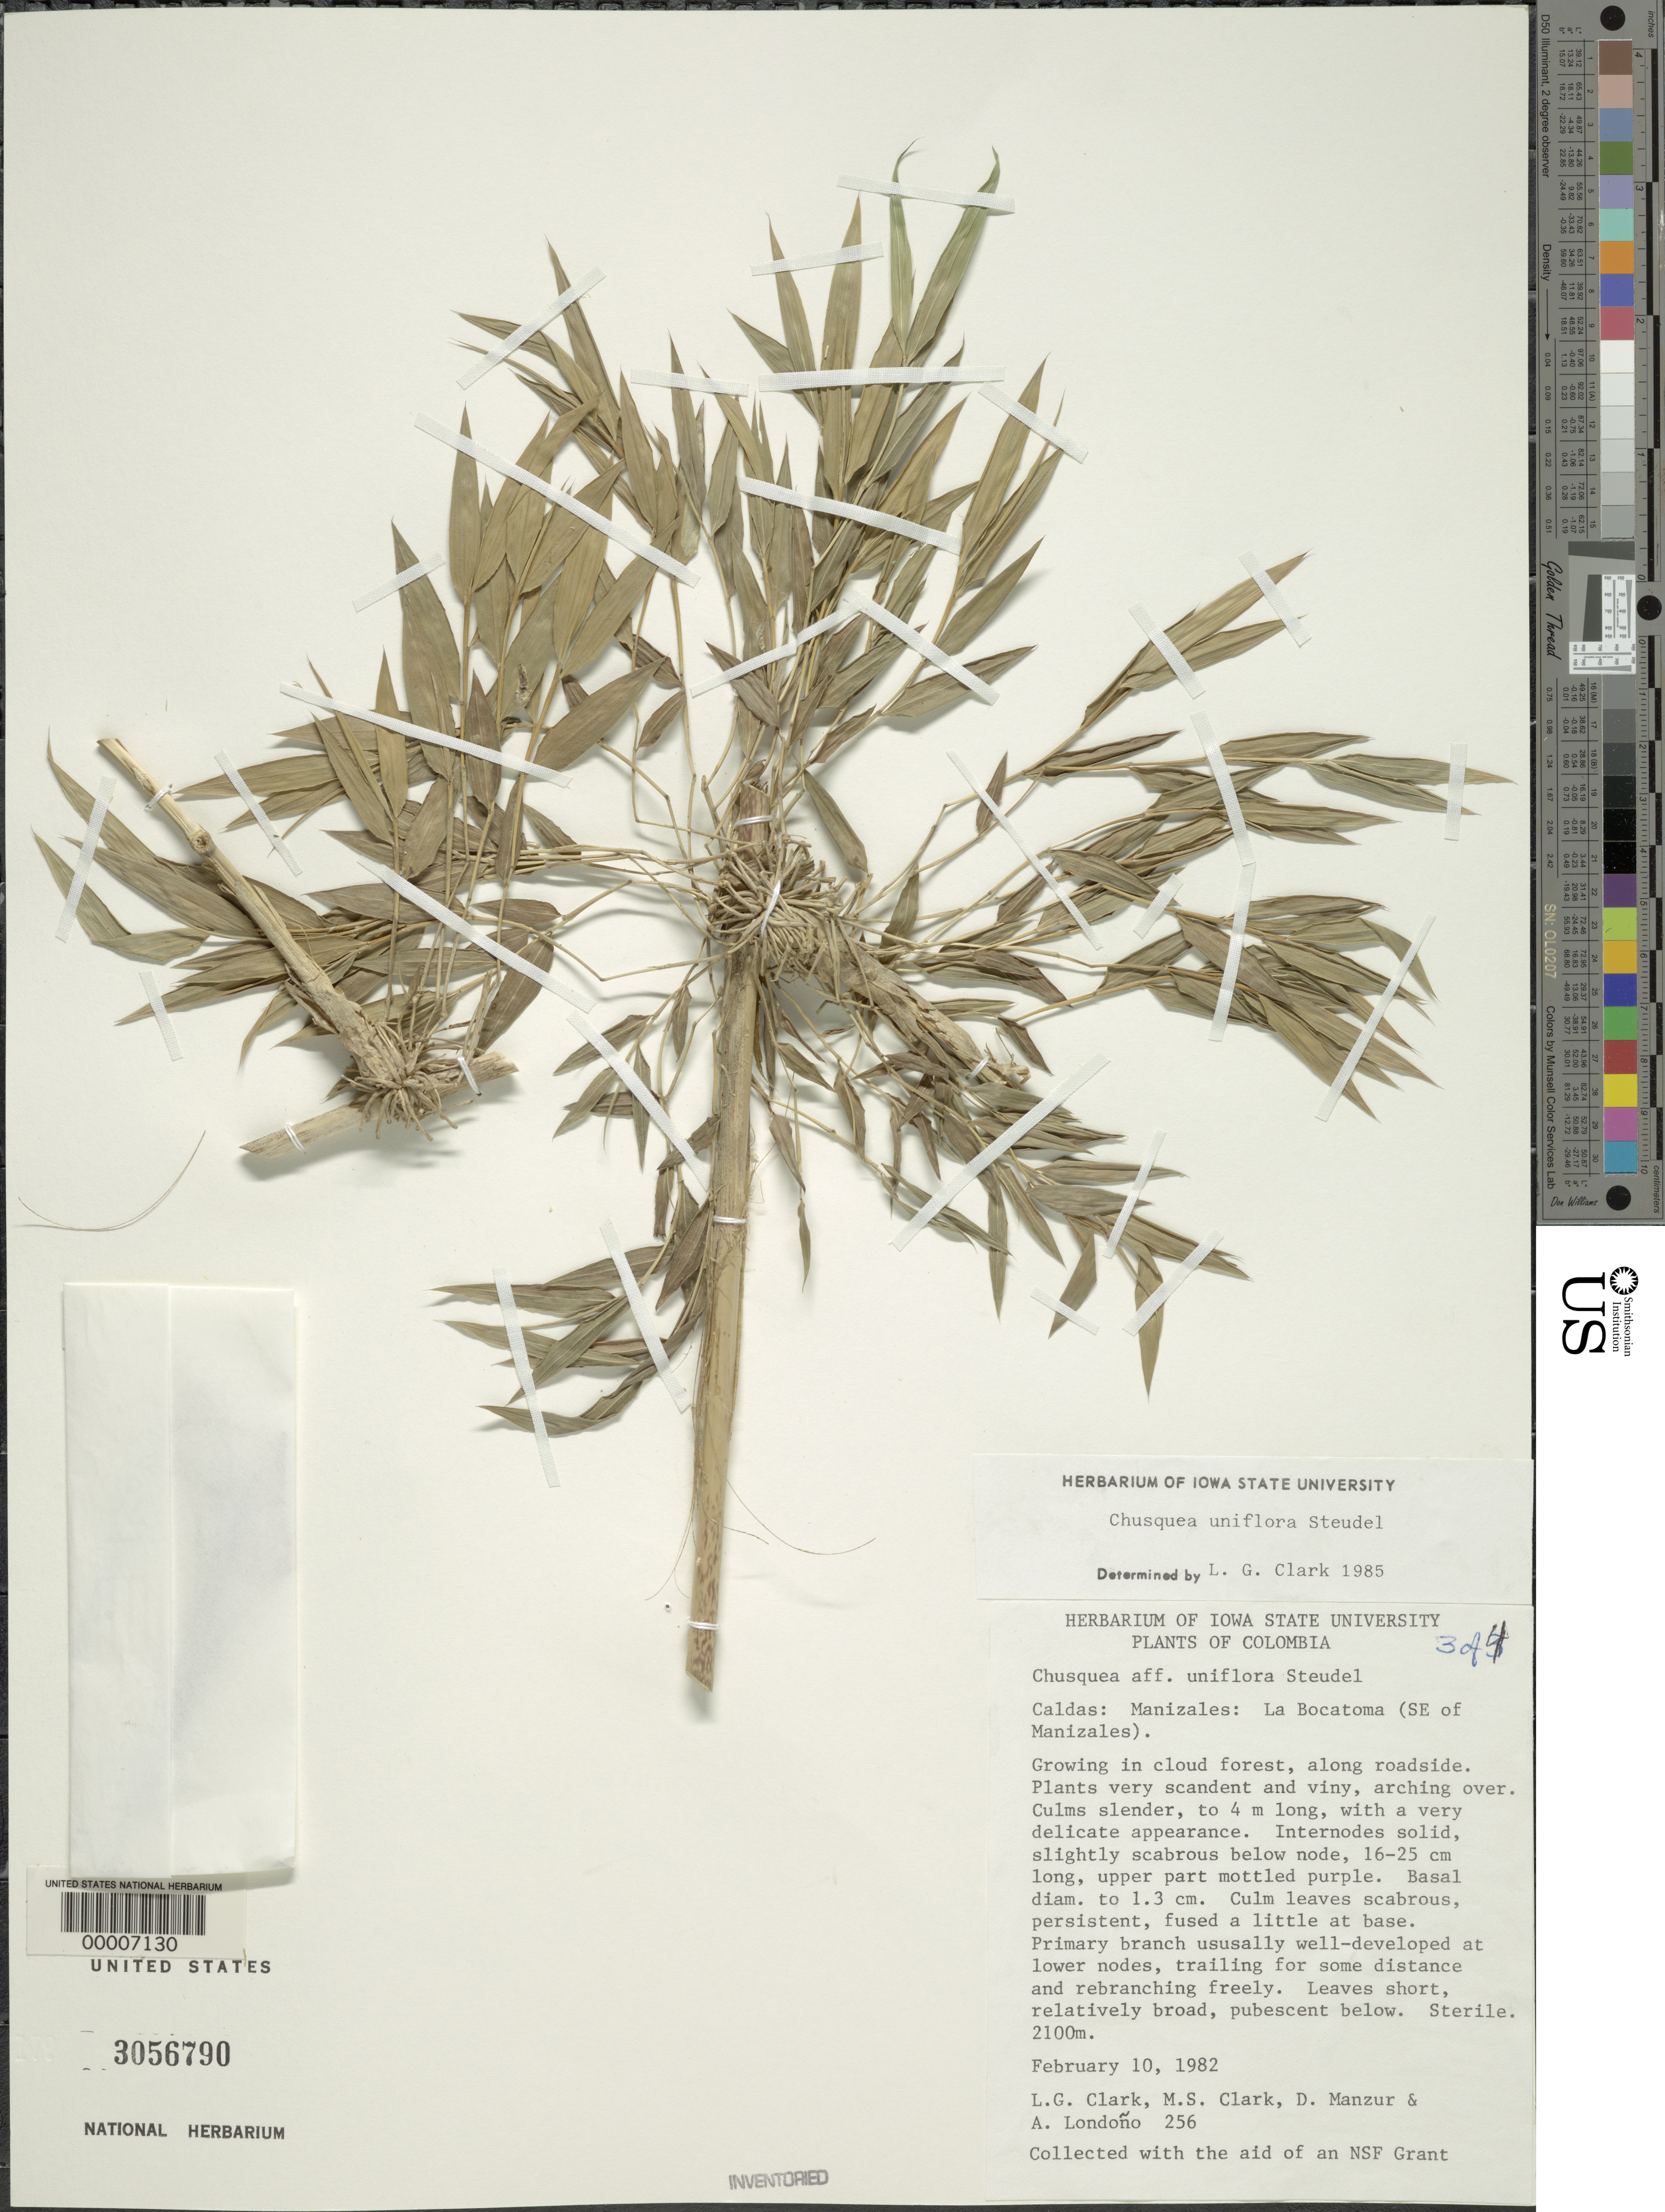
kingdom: Plantae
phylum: Tracheophyta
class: Liliopsida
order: Poales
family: Poaceae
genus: Chusquea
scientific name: Chusquea uniflora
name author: Steud.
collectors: L. G. Clark, M. S. Clark, D. Manzur & A. Londono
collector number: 256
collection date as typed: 10 Feb 1982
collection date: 1982-02-10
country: Colombia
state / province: Caldas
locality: Manizales, La Bocatoma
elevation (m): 2100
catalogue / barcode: US 3056790